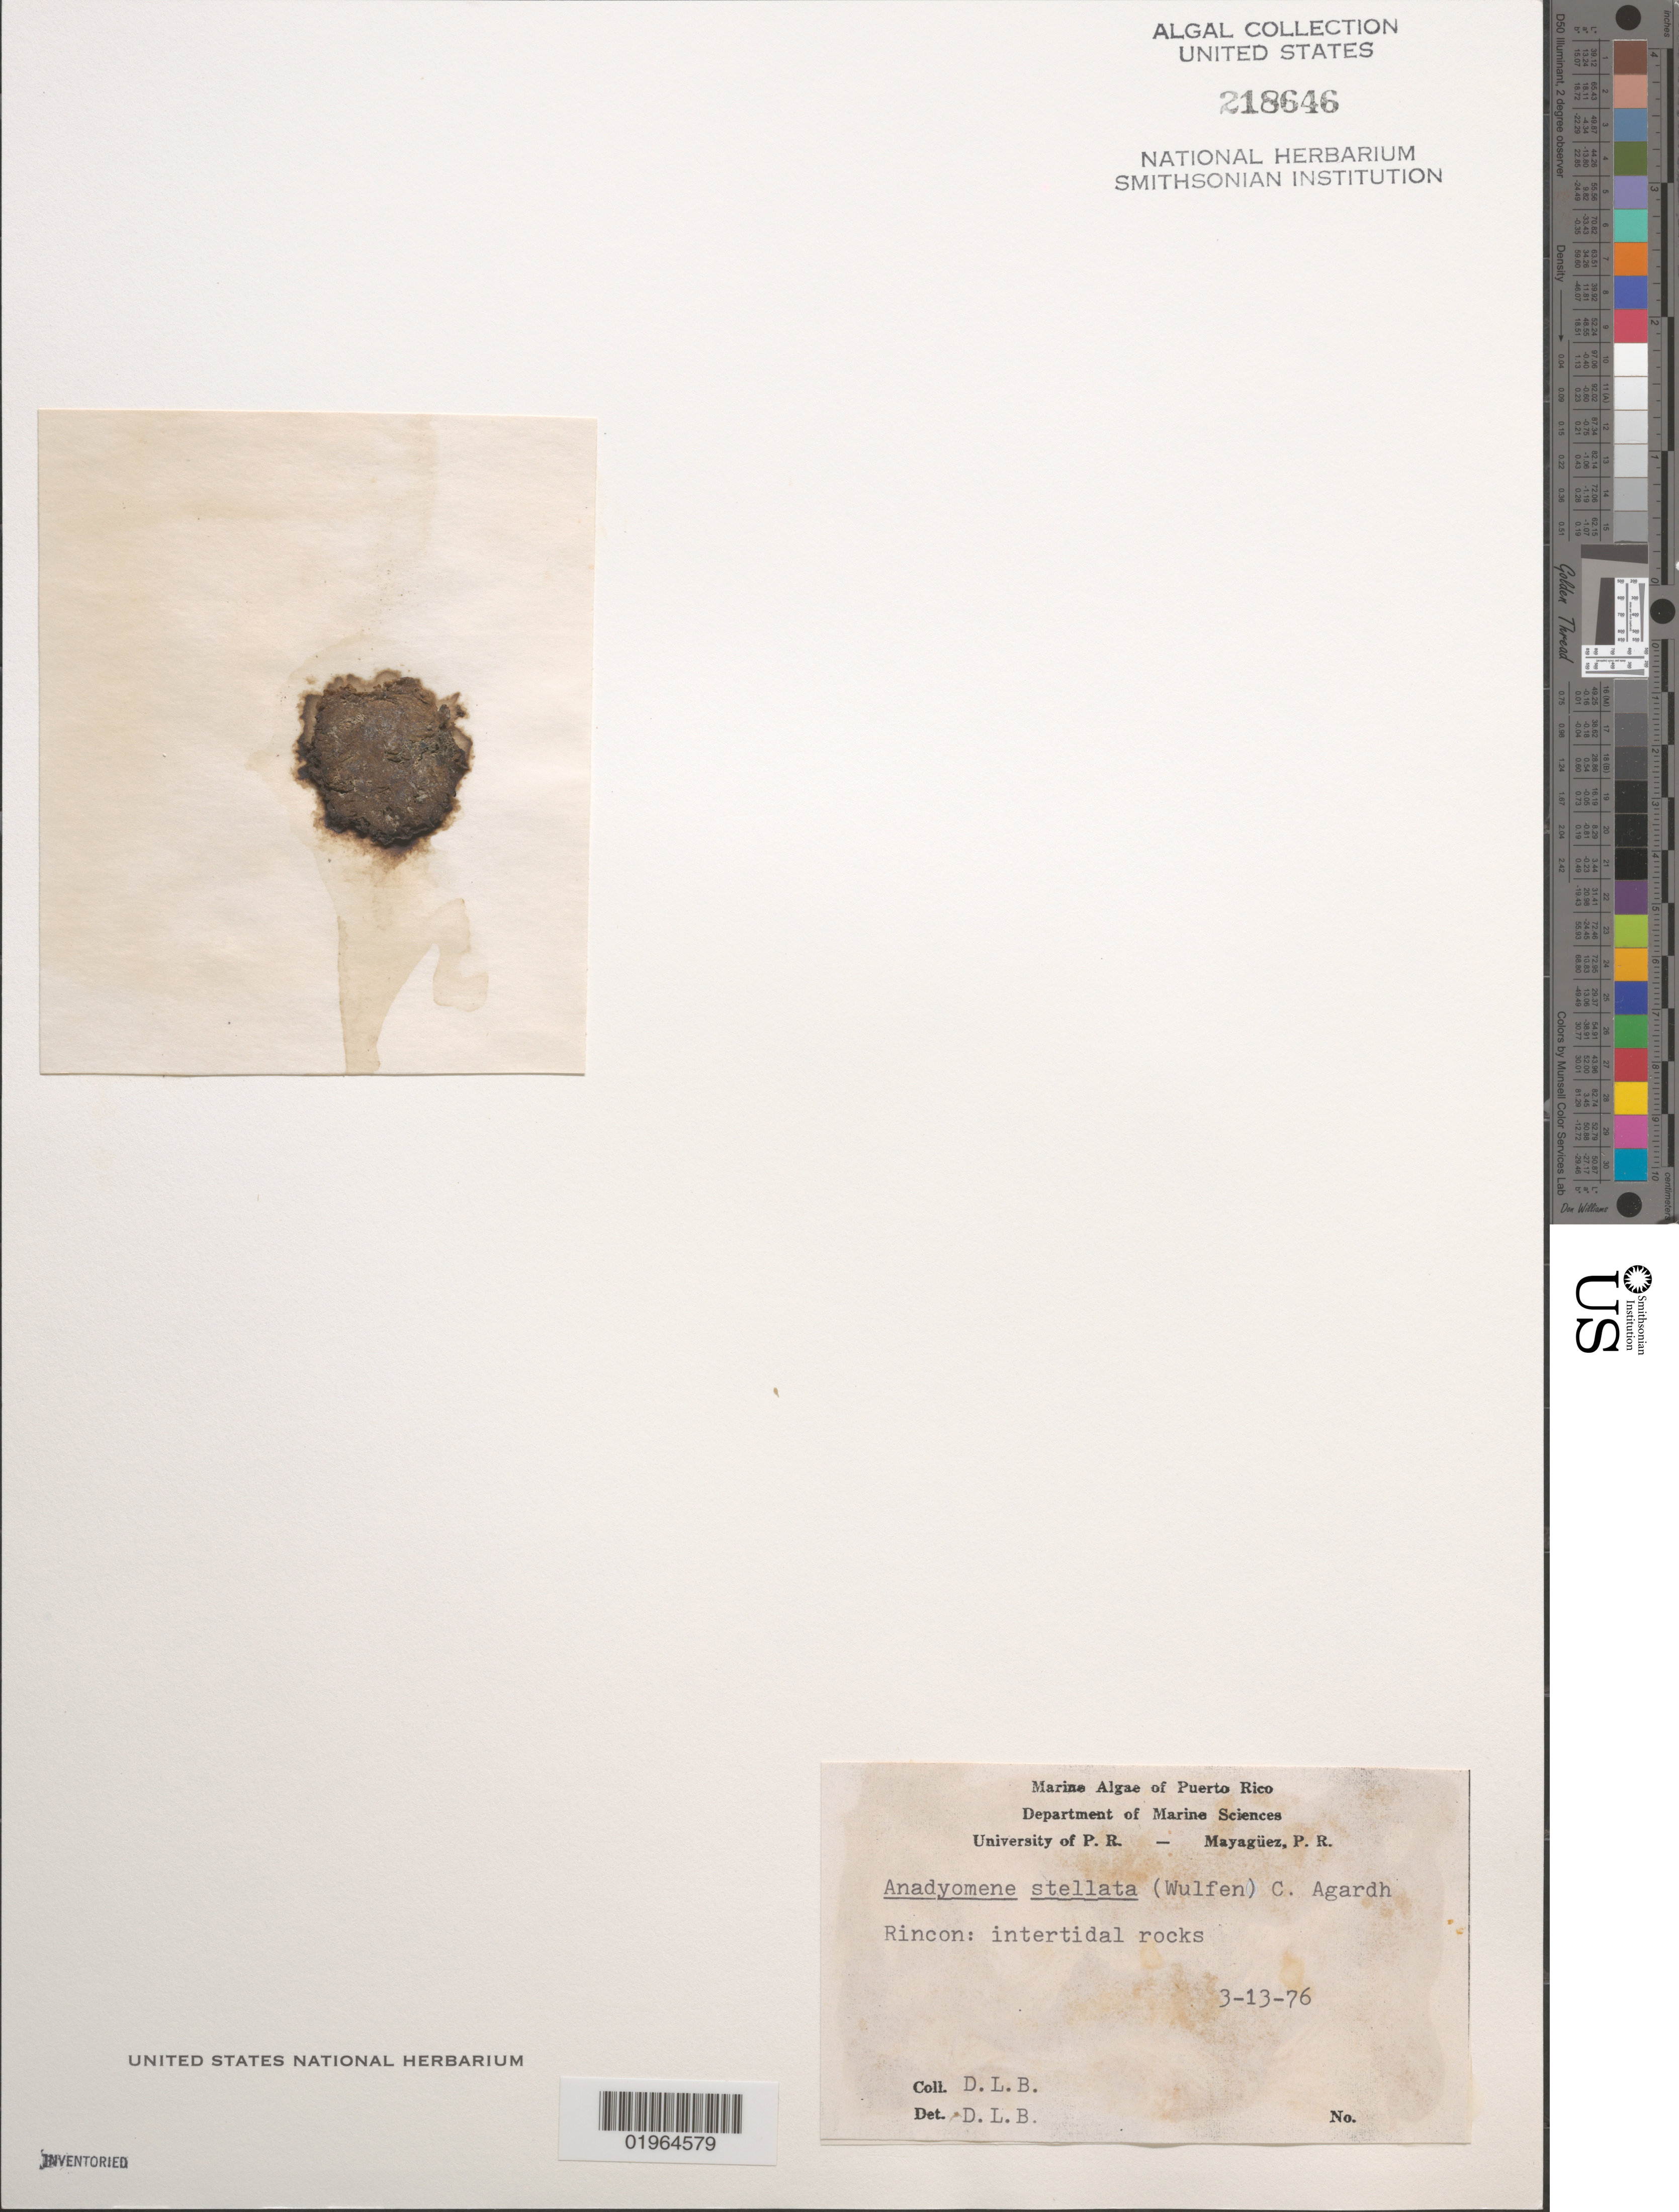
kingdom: Plantae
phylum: Chlorophyta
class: Ulvophyceae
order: Cladophorales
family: Anadyomenaceae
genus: Anadyomene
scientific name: Anadyomene stellata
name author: (Wulfen) C. Agardh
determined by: Ballantine, D. L.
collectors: D.L. Ballantine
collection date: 1976-03-13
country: Puerto Rico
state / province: Rincon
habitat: Intertidal rocks.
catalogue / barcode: US 218646